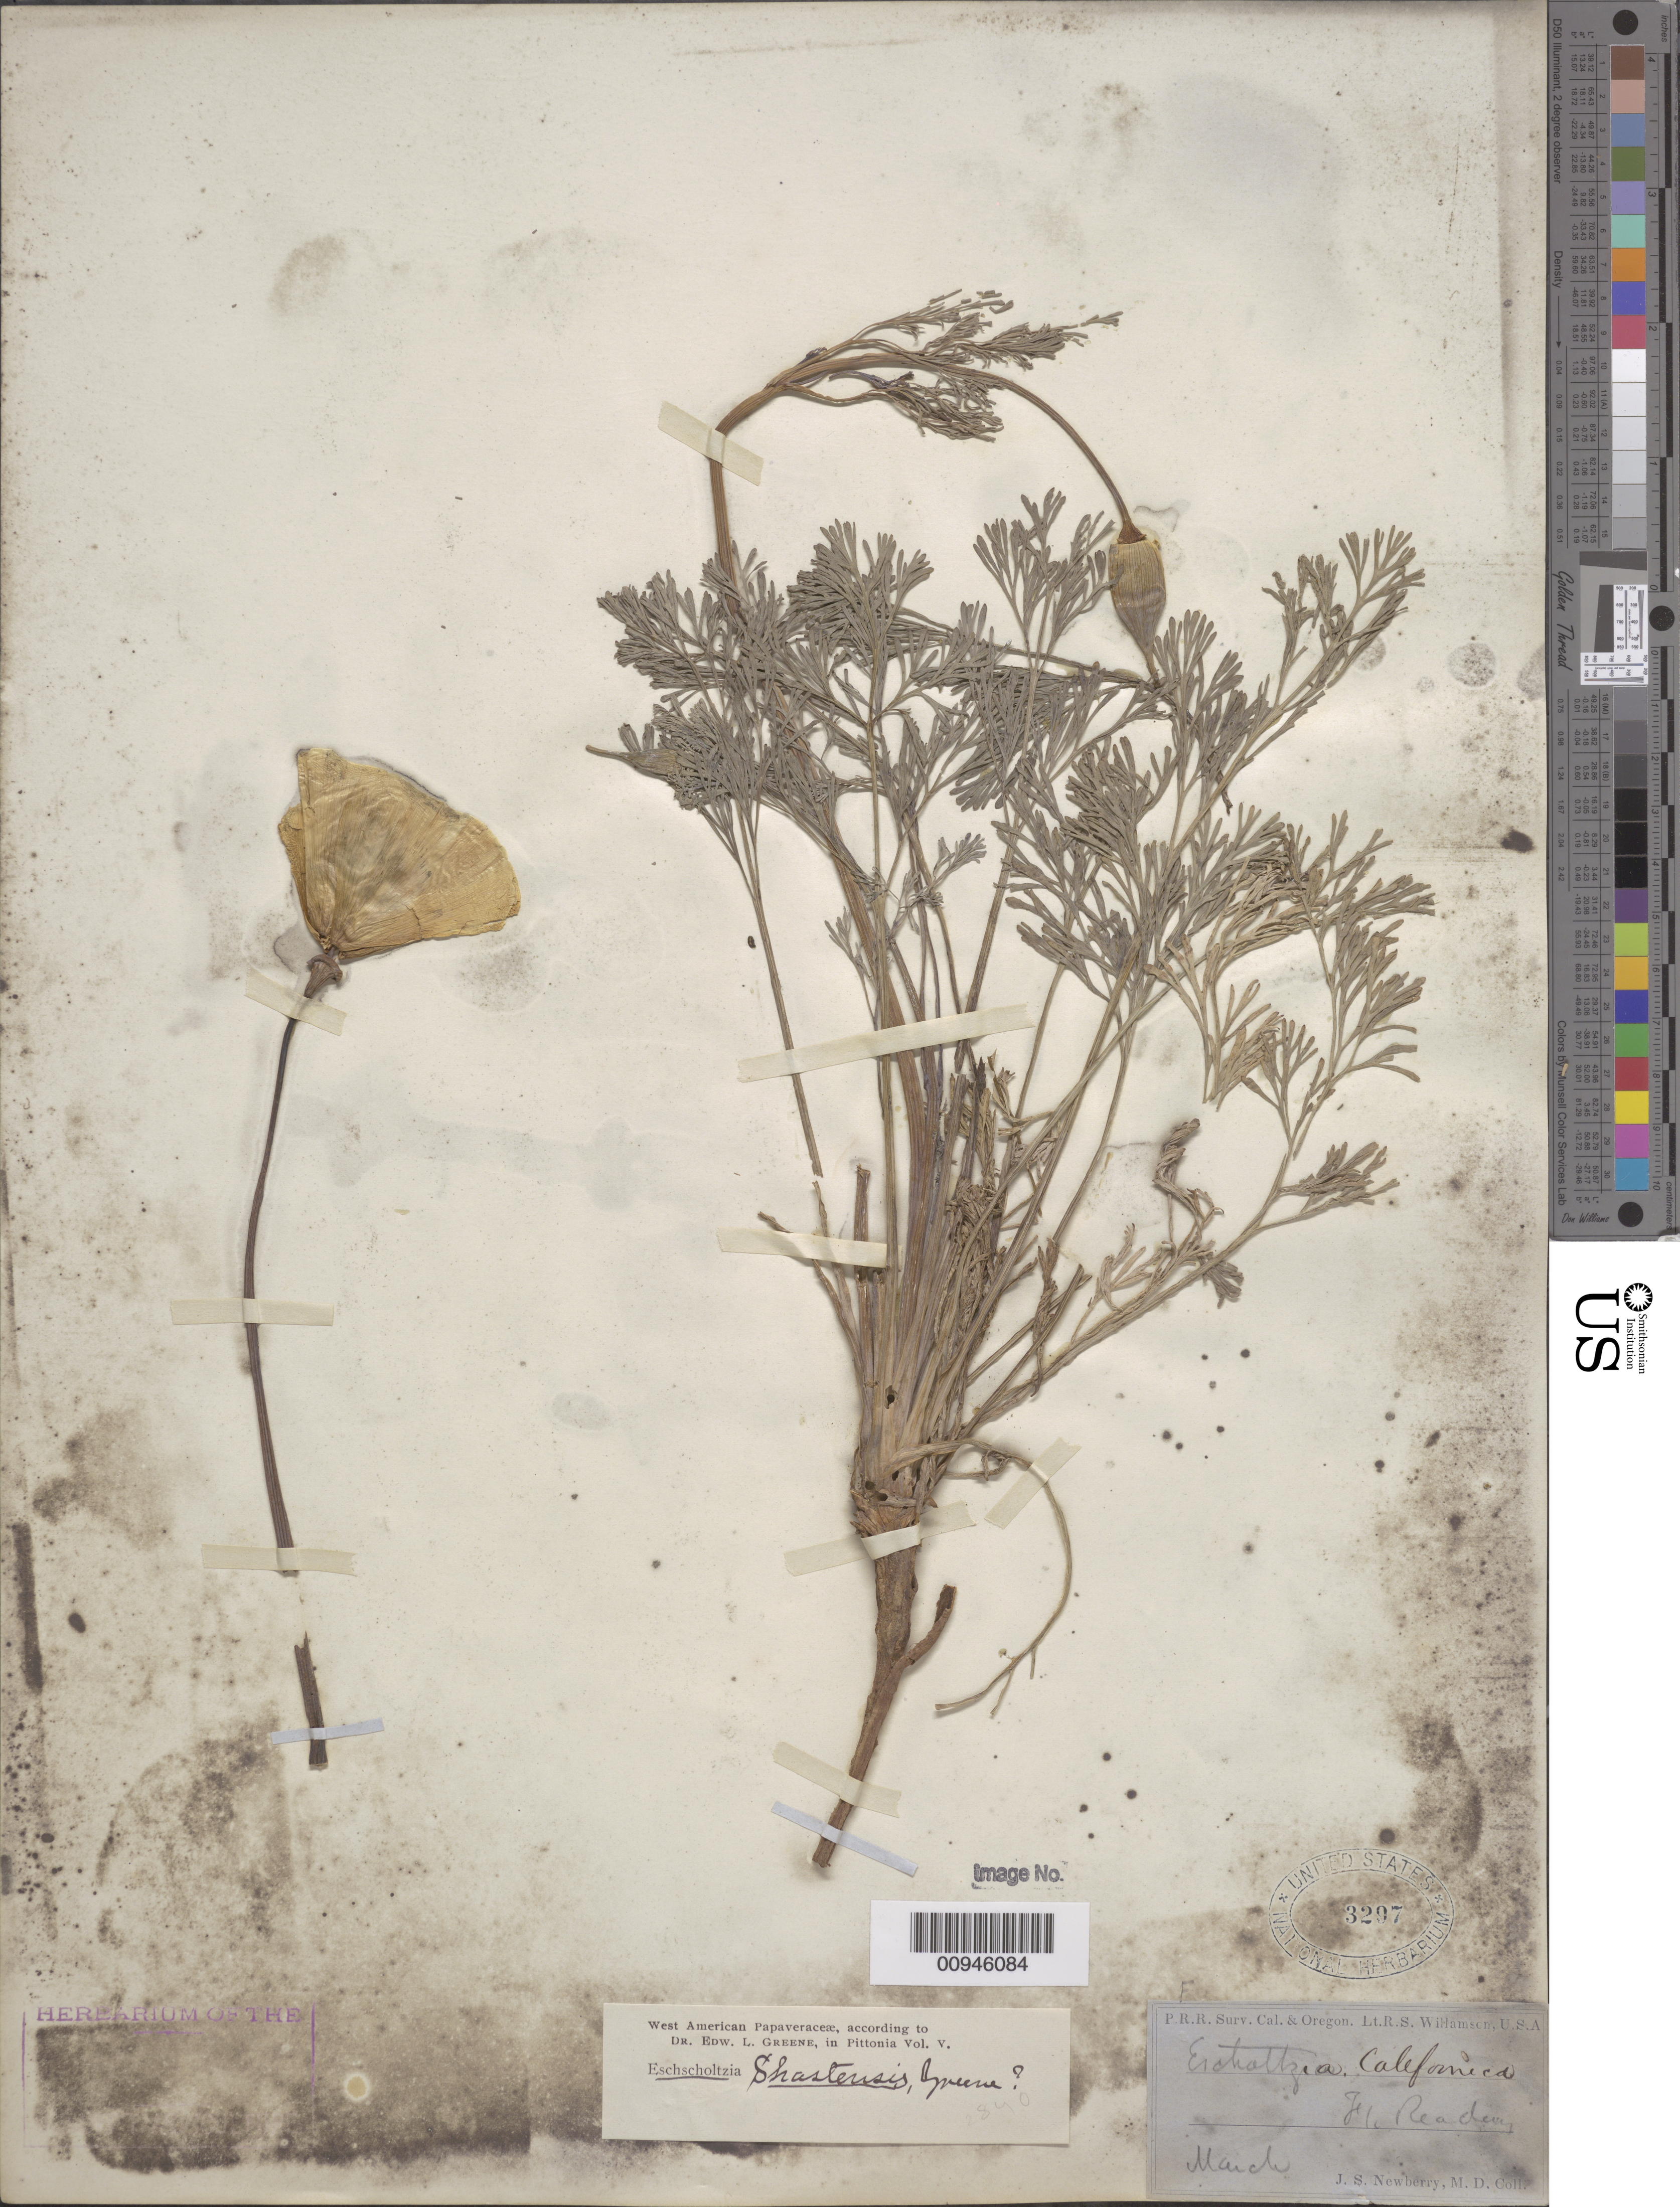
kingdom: Plantae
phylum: Tracheophyta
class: Magnoliopsida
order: Ranunculales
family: Papaveraceae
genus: Eschscholzia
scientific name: Eschscholzia hastensis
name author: Greene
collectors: J. S. Newberry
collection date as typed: Mar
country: United States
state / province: California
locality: Fort Reading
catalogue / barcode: US 3297